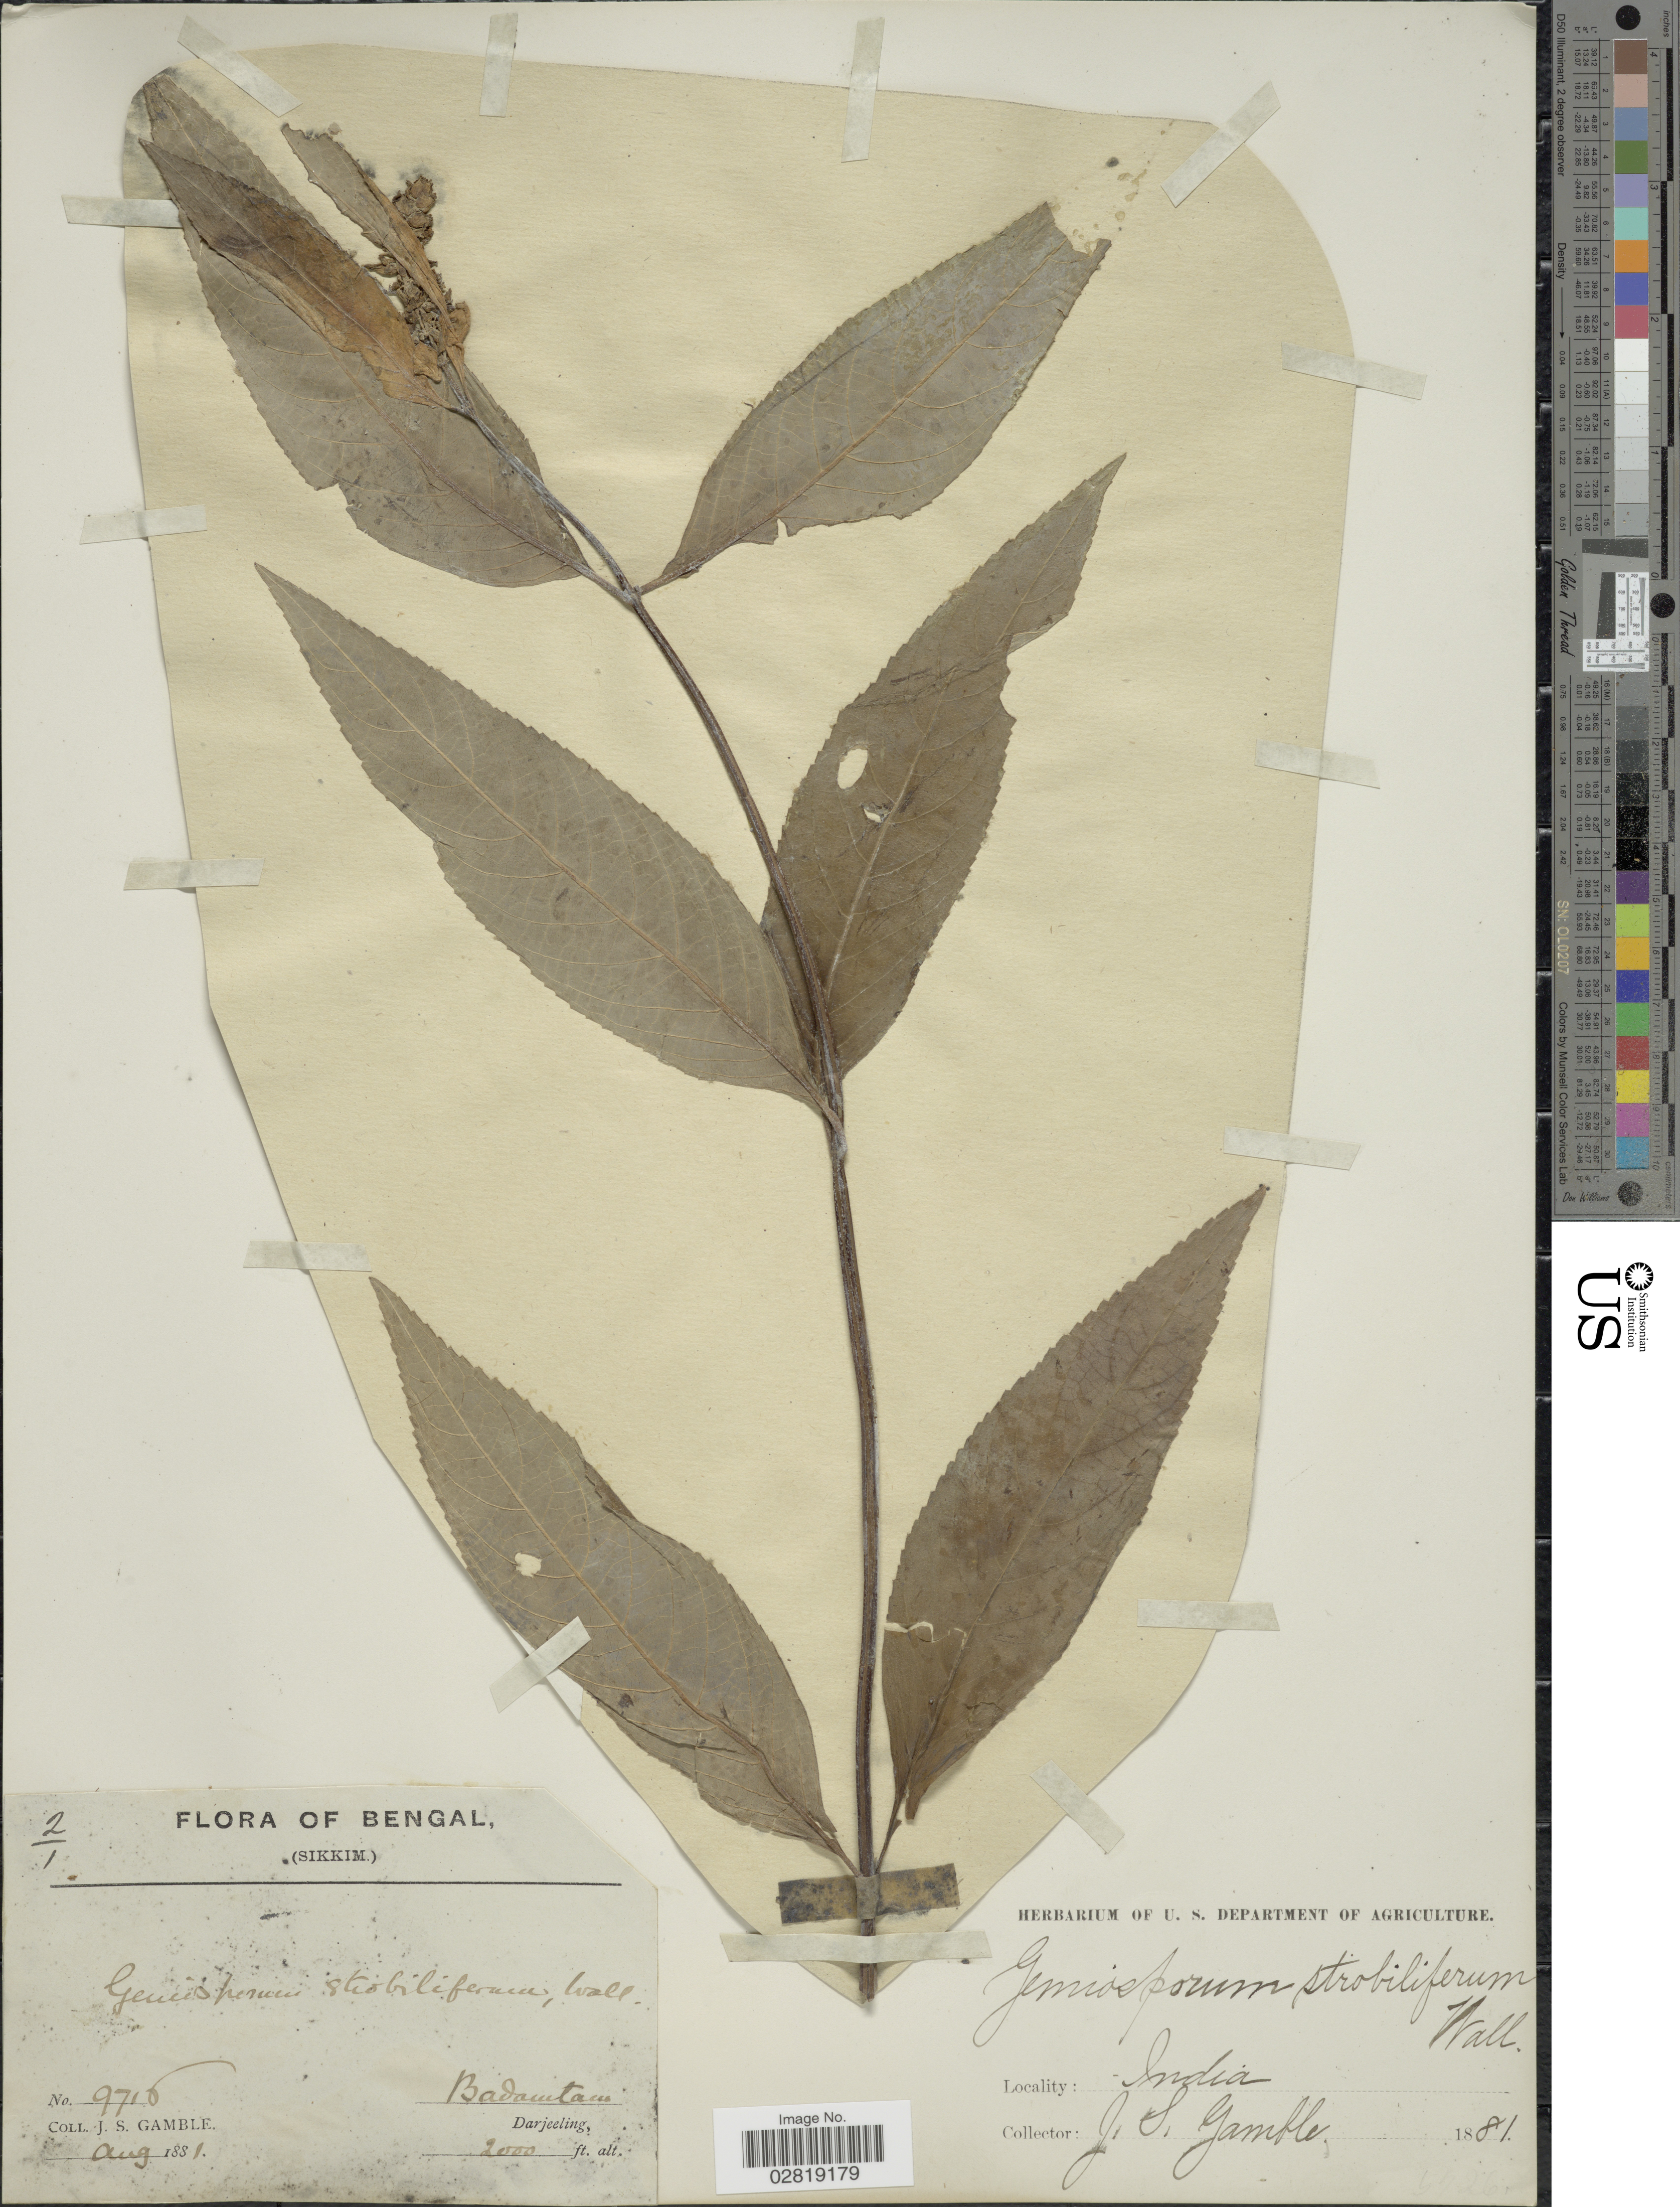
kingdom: Plantae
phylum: Tracheophyta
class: Magnoliopsida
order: Lamiales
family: Lamiaceae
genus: Geniosporum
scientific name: Geniosporum strobiliferum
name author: Wall. ex Benth.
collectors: J. S. Gamble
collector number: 9716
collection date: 1881-08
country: India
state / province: Sikkim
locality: Bengal, (Sikkim). Badamtam, Darjeeling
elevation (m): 610